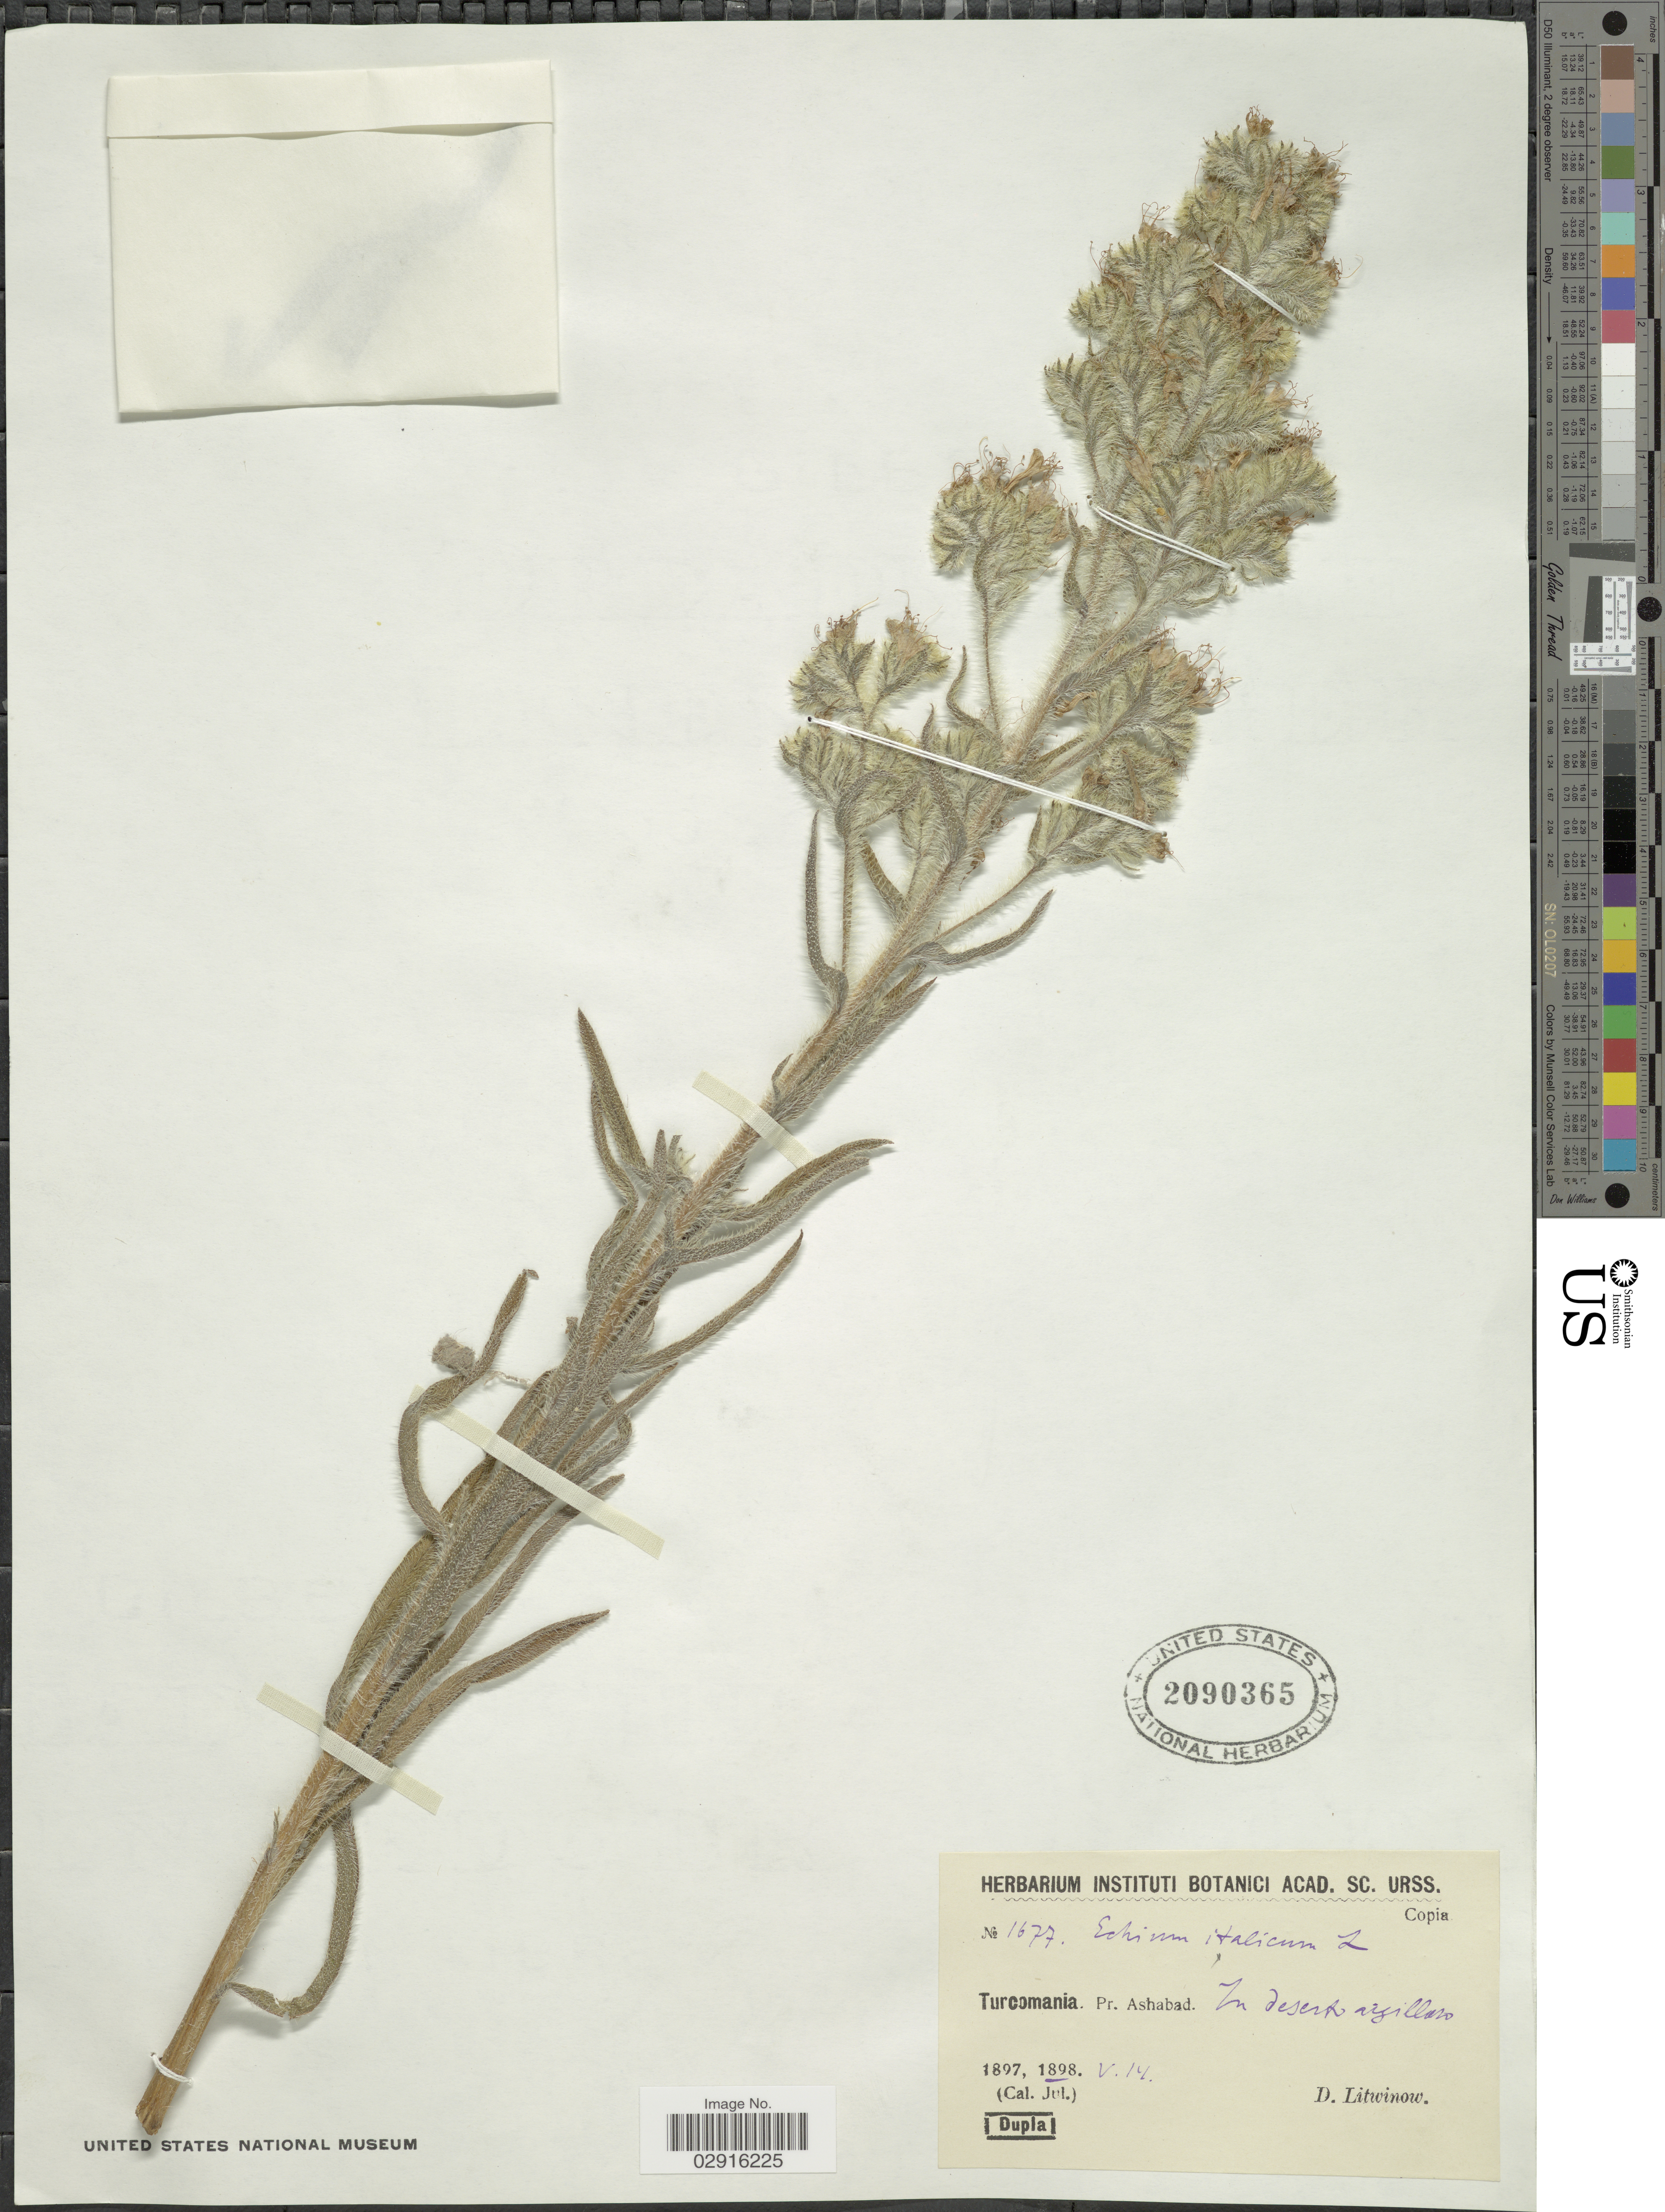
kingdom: Plantae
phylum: Tracheophyta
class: Magnoliopsida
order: Boraginales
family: Boraginaceae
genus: Echium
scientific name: Echium italicum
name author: L.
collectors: D. Litwinow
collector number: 1677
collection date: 1898-05-14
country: Turkmenistan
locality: Turcomania. Pr. Ashabad.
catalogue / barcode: US 2090365